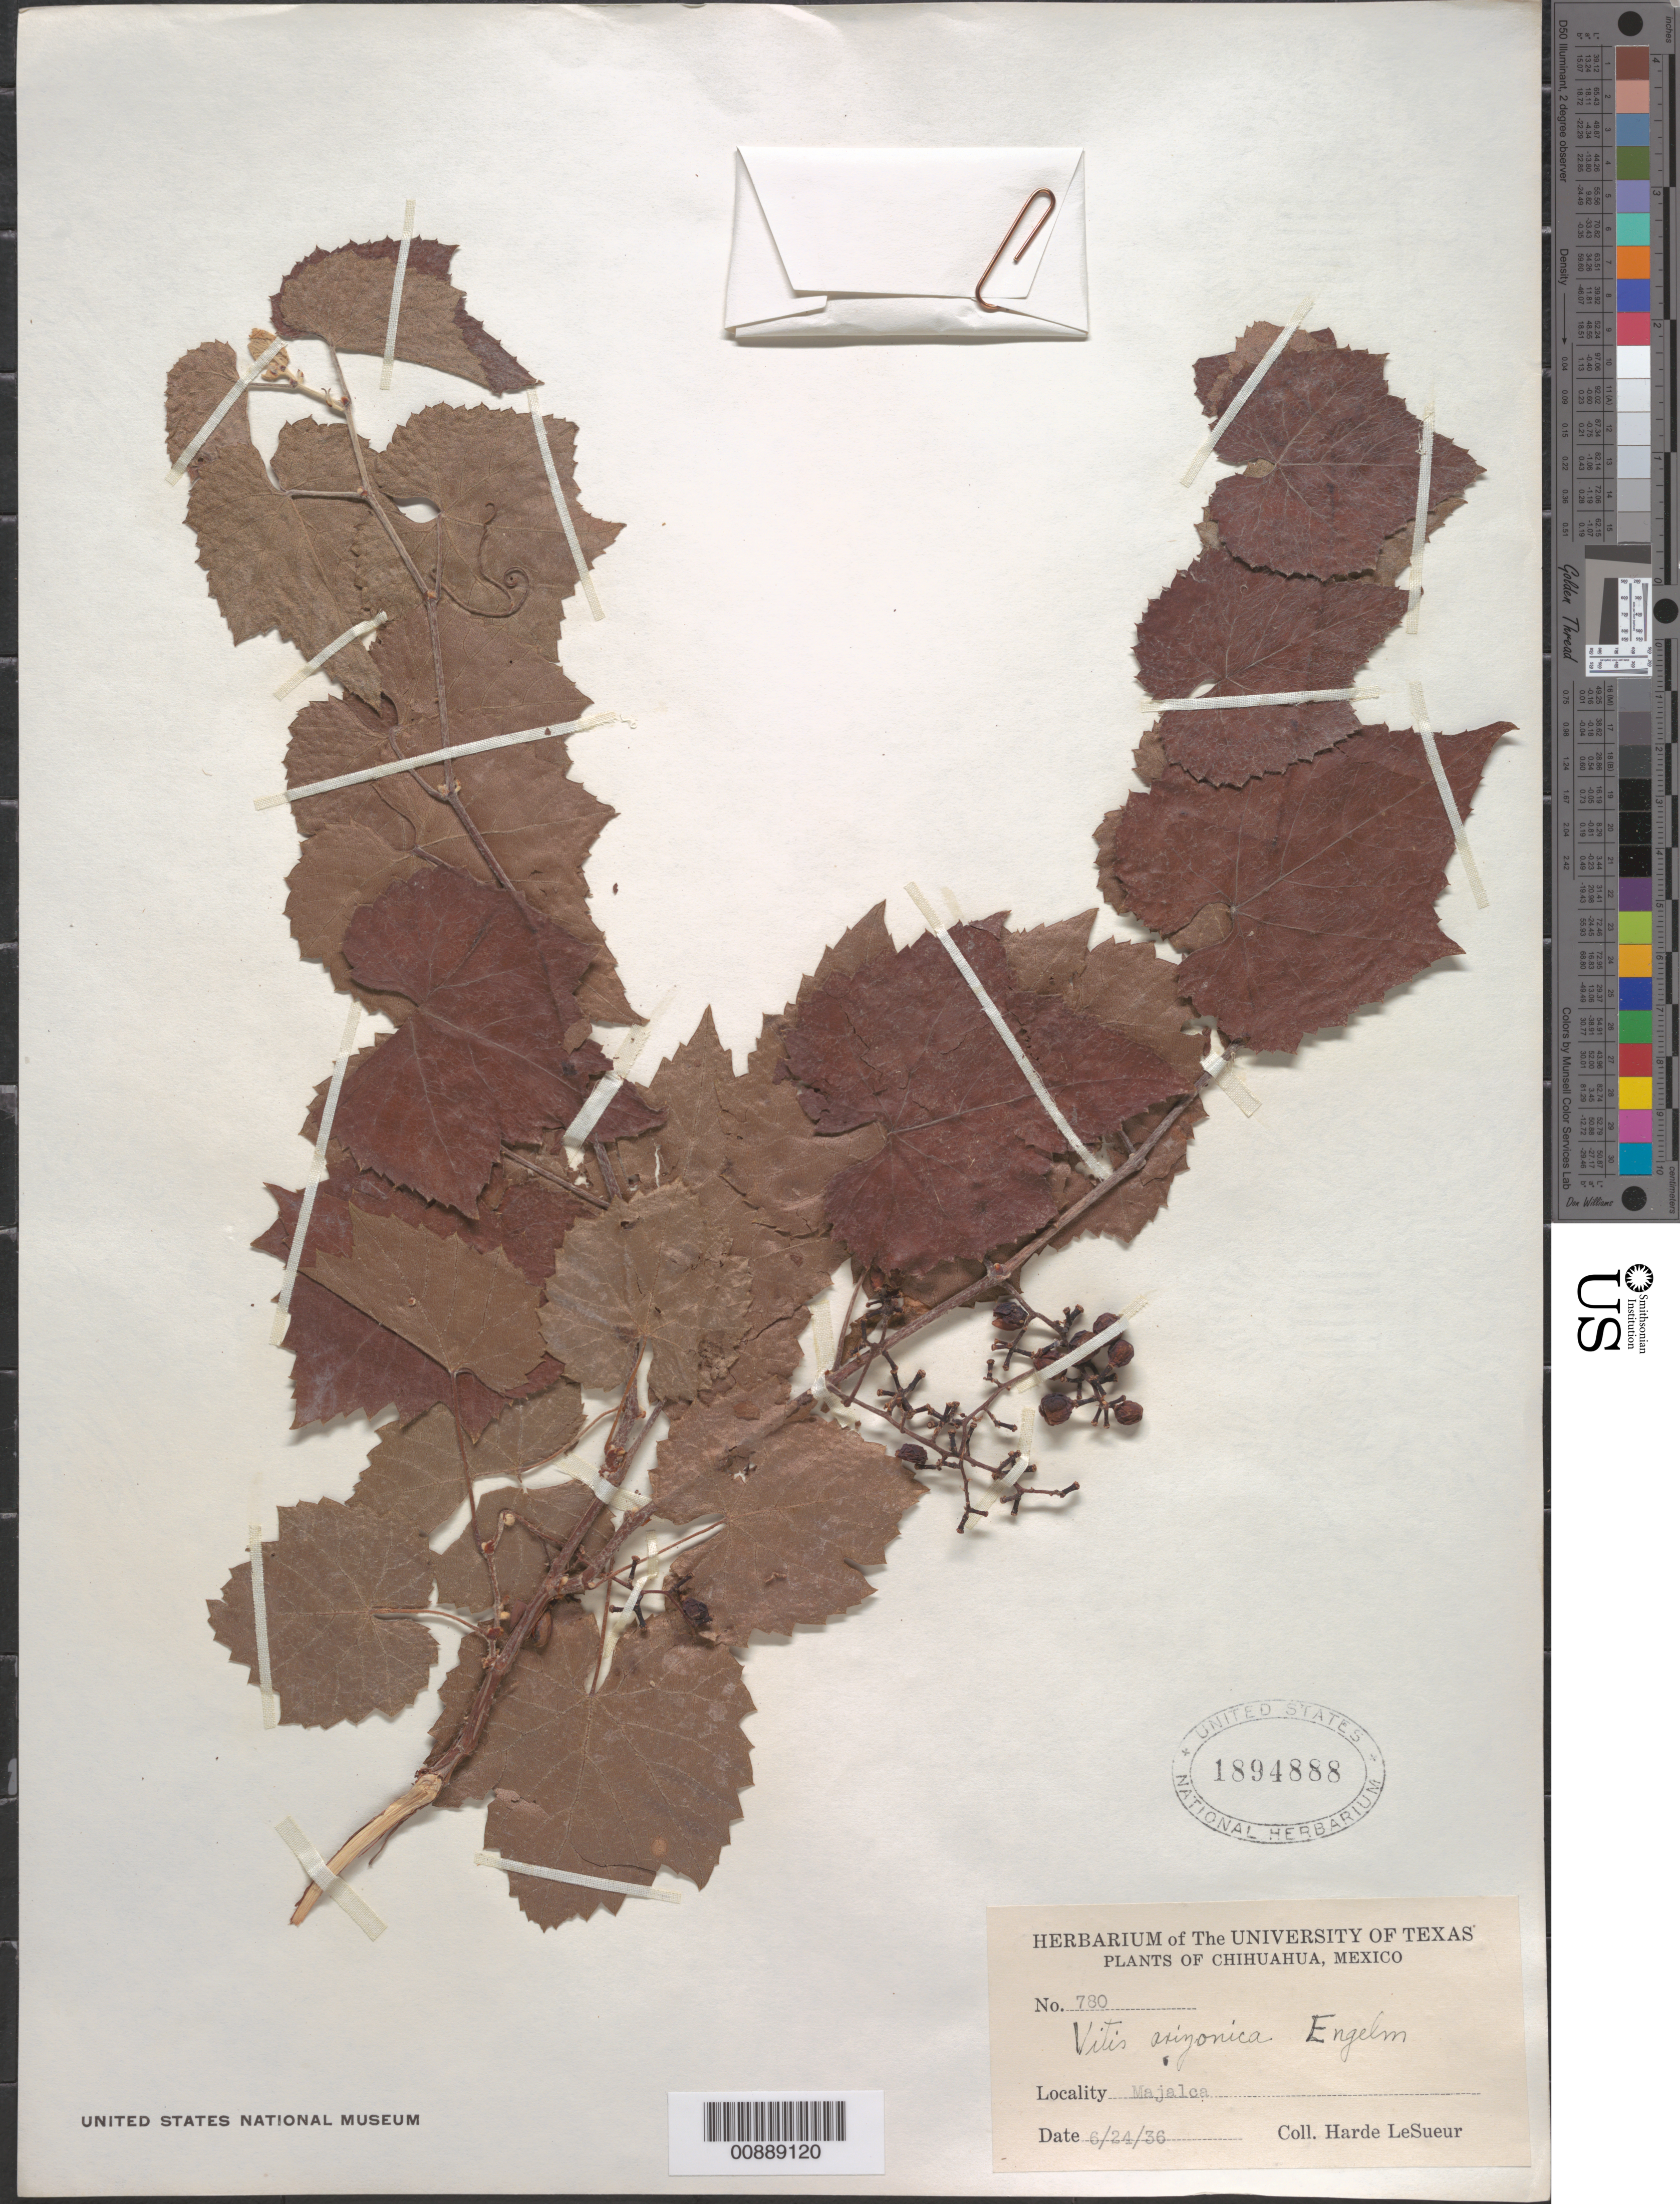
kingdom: Plantae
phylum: Tracheophyta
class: Magnoliopsida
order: Vitales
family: Vitaceae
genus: Vitis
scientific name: Vitis arizonica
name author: Engelm.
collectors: D. H. LeSueur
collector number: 780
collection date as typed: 24 Jun 1936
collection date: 1936-06-24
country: Mexico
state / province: Chihuahua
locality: Majalca, Chihuahua.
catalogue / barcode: US 1894888